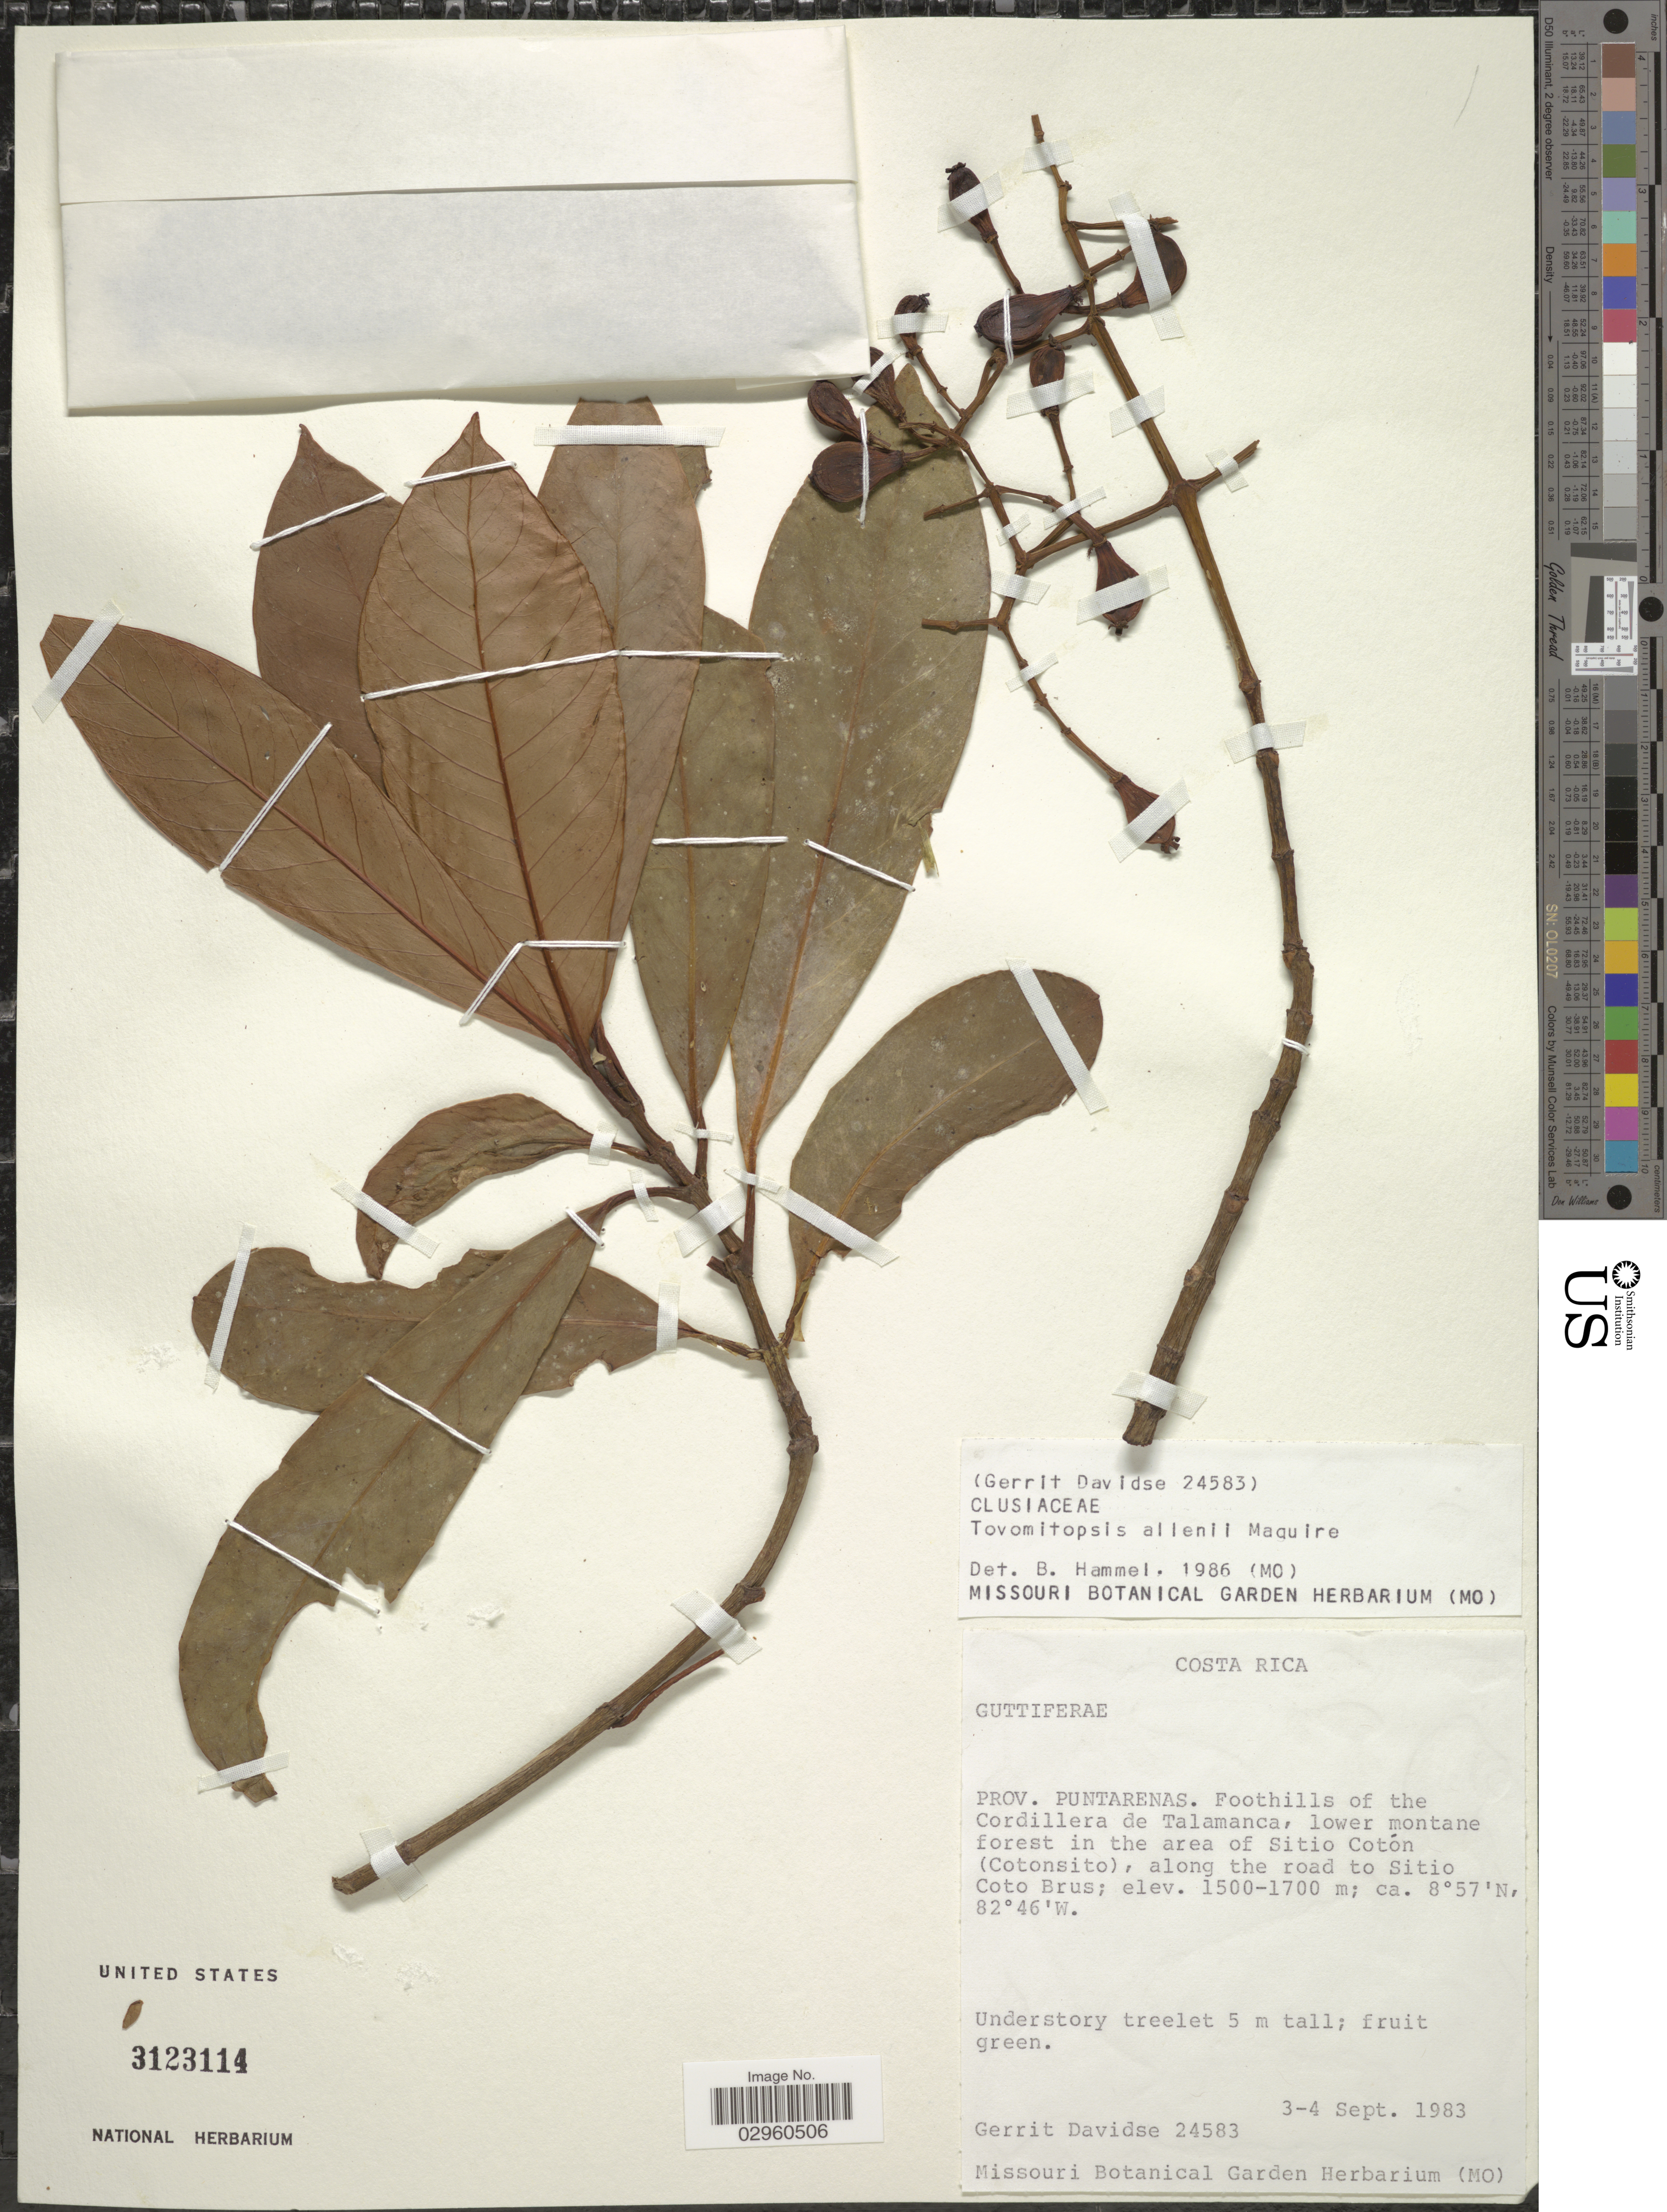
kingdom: Plantae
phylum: Tracheophyta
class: Magnoliopsida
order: Malpighiales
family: Clusiaceae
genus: Chrysochlamys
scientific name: Chrysochlamys allenii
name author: (Maguire) Hammel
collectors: G. Davidse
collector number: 24583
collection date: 1983-09-03/1983-09-04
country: Costa Rica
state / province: Puntarenas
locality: Prov. Puntarenas. Foothills of the Cordillera de Talamanca, lower montane forest in the area of Sitio Cotón (Cotonsito), along the road to Sitio Coto Brus.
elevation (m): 1500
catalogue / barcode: US 3123114